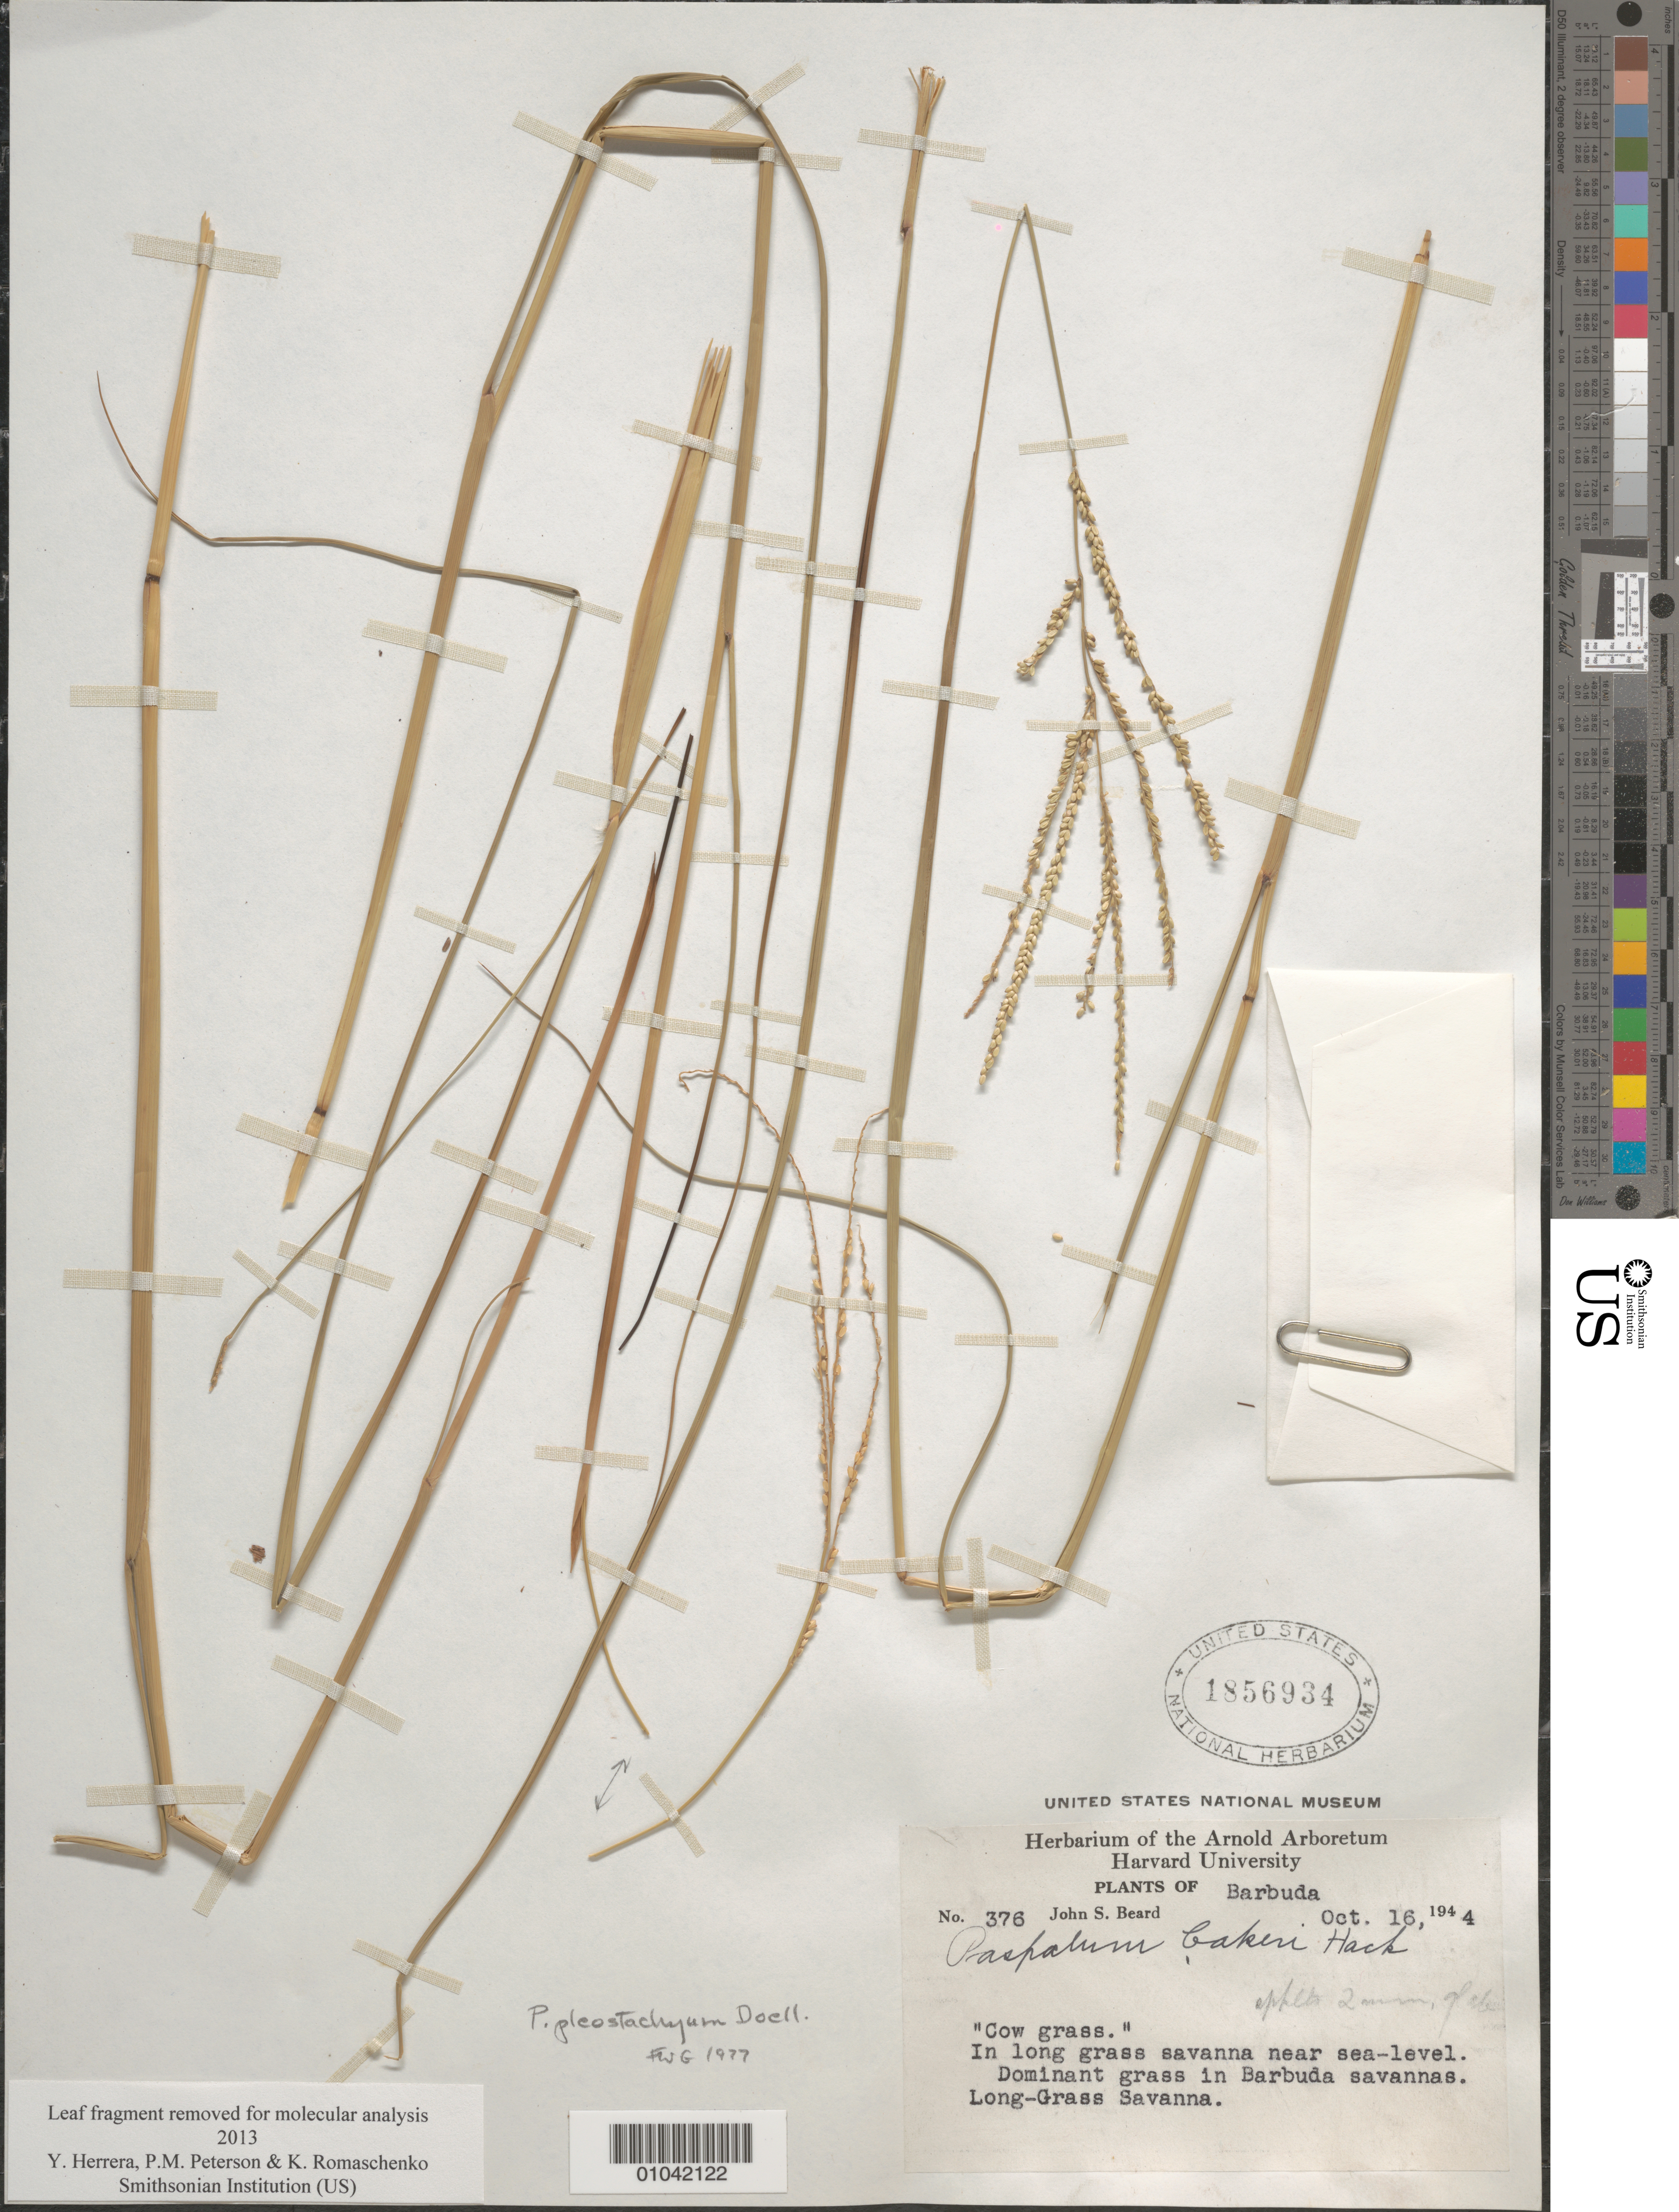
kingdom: Plantae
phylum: Tracheophyta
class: Liliopsida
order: Poales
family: Poaceae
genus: Paspalum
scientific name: Paspalum pleostachyum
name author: Döll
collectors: J. Beard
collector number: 376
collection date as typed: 16 Oct 1944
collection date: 1944-10-16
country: Antigua and Barbuda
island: Barbuda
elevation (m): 0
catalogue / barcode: US 1856934